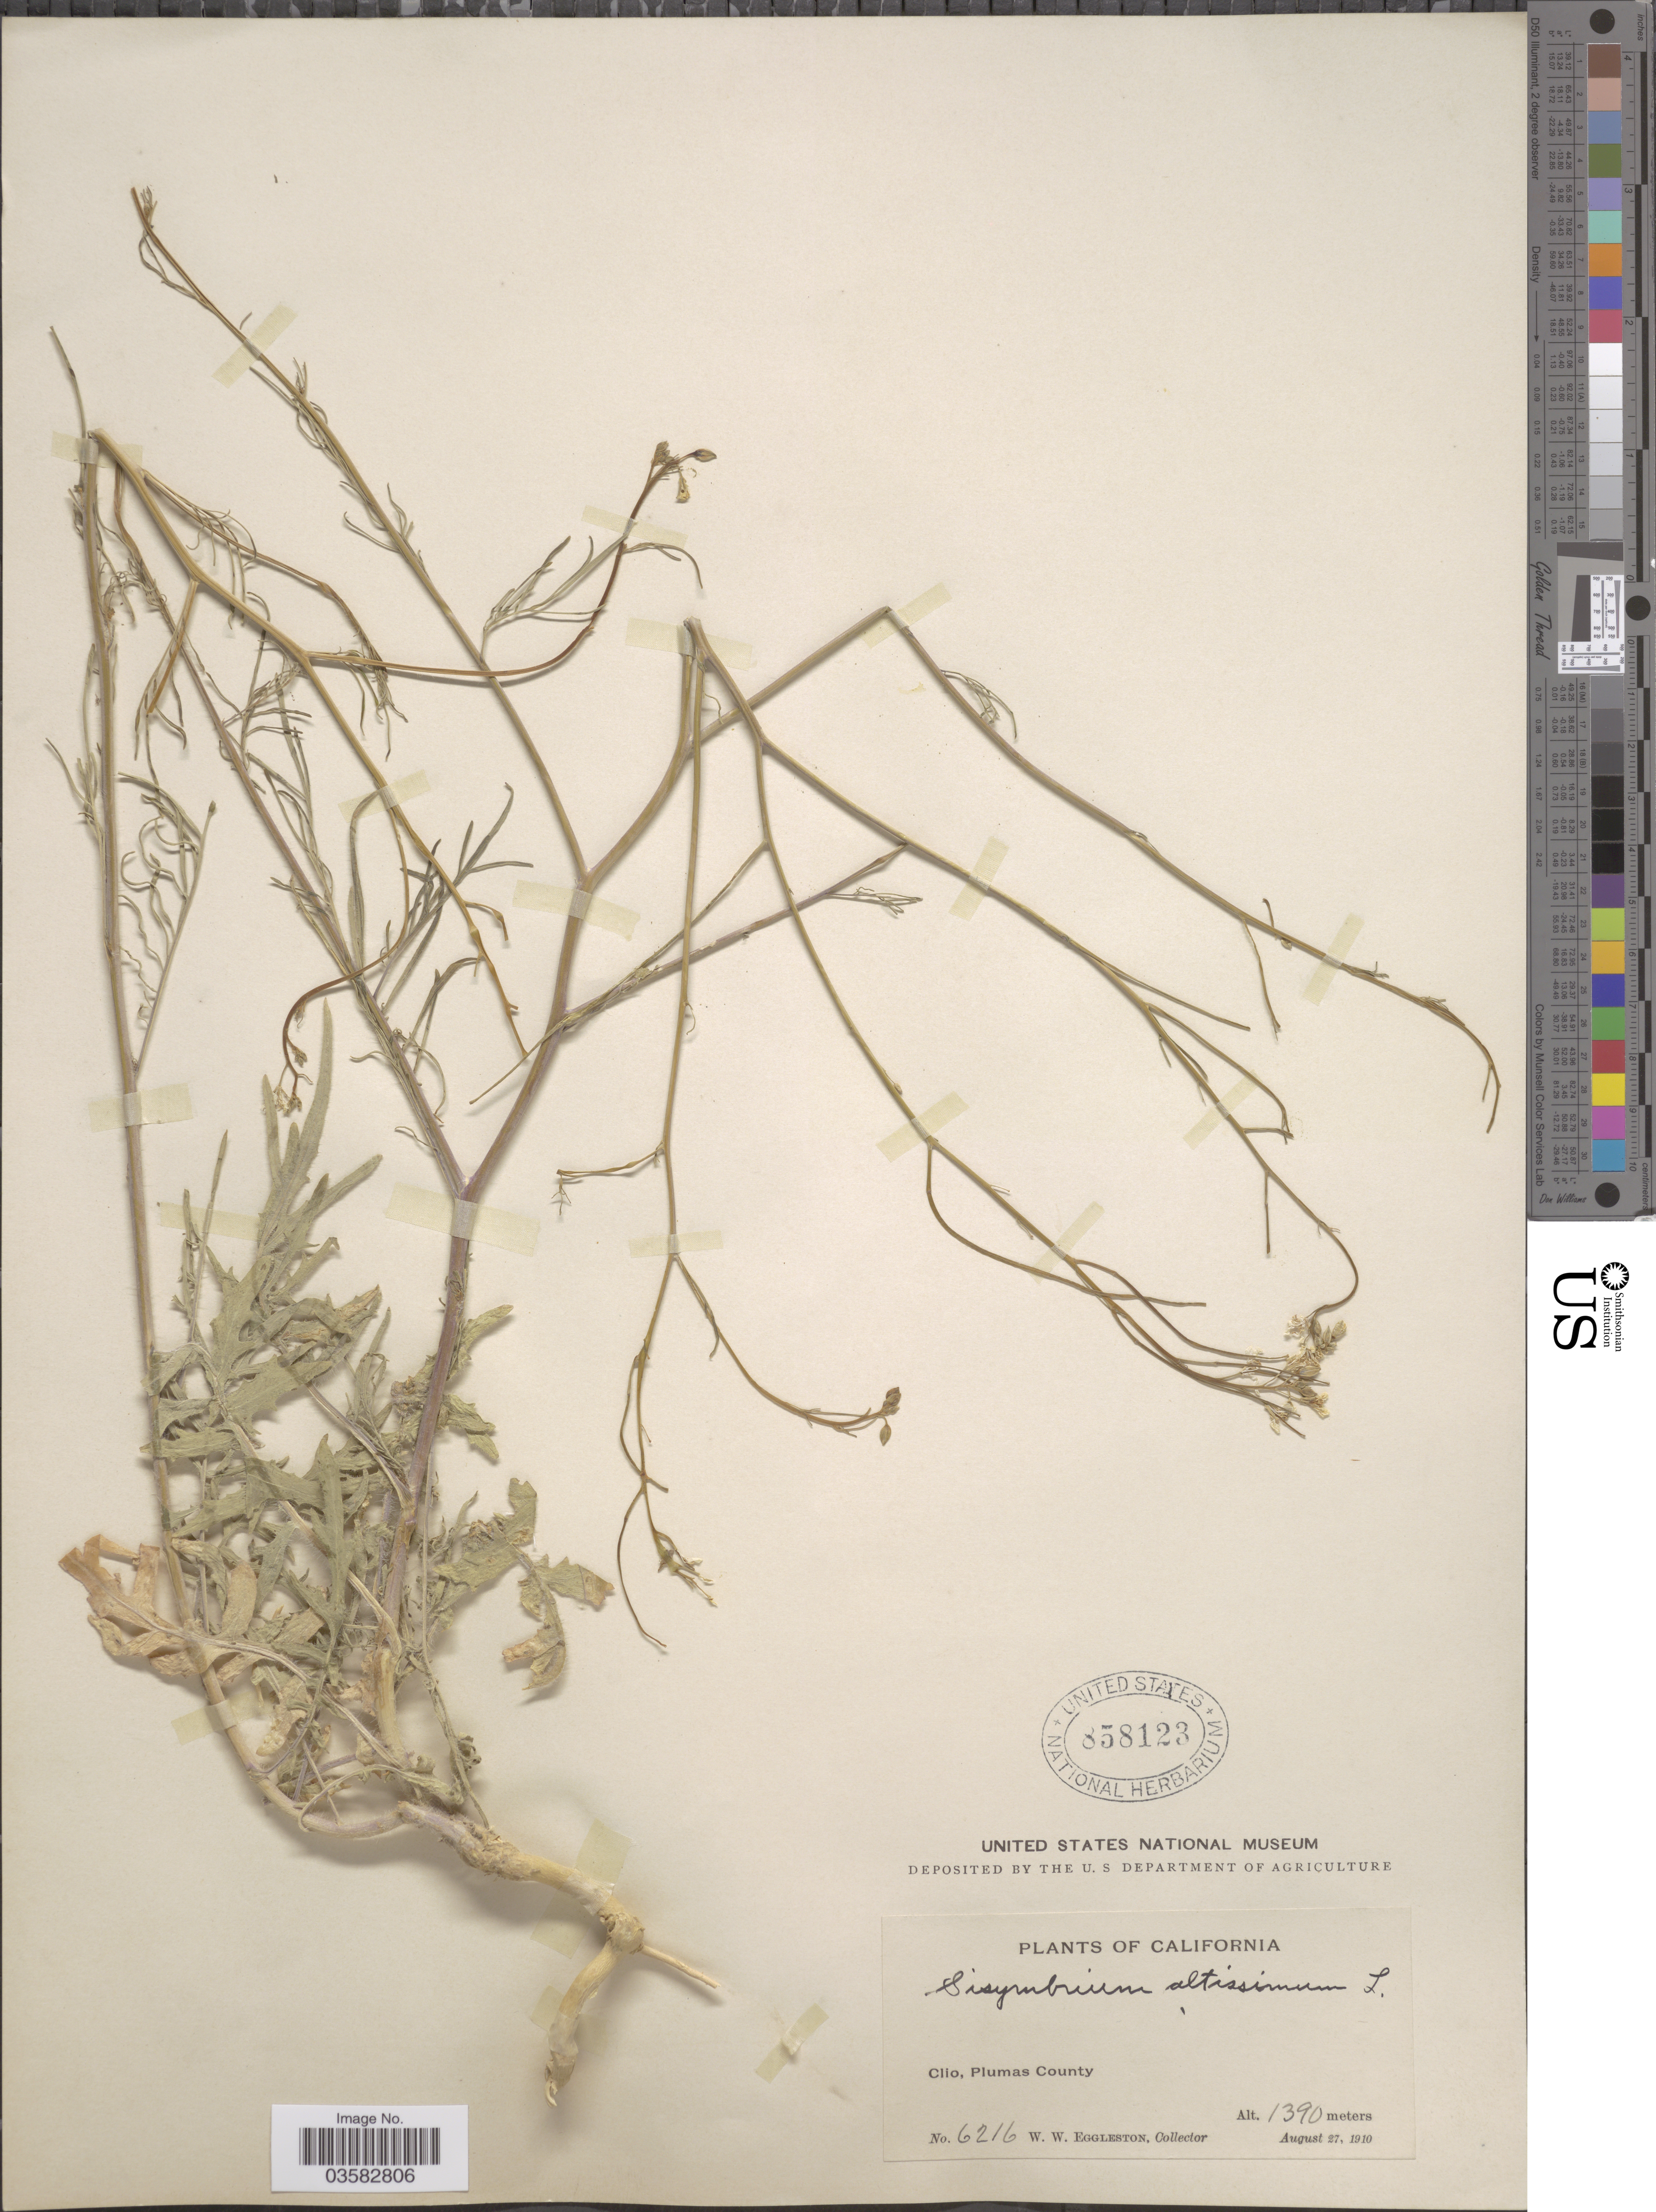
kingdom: Plantae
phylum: Tracheophyta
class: Magnoliopsida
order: Brassicales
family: Brassicaceae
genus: Sisymbrium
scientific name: Sisymbrium altissimum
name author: L.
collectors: W. W. Eggleston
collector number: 6216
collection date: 1910-08-27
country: United States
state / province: California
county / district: Plumas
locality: Clio, Plumas County.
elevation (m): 1390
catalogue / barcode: US 858123